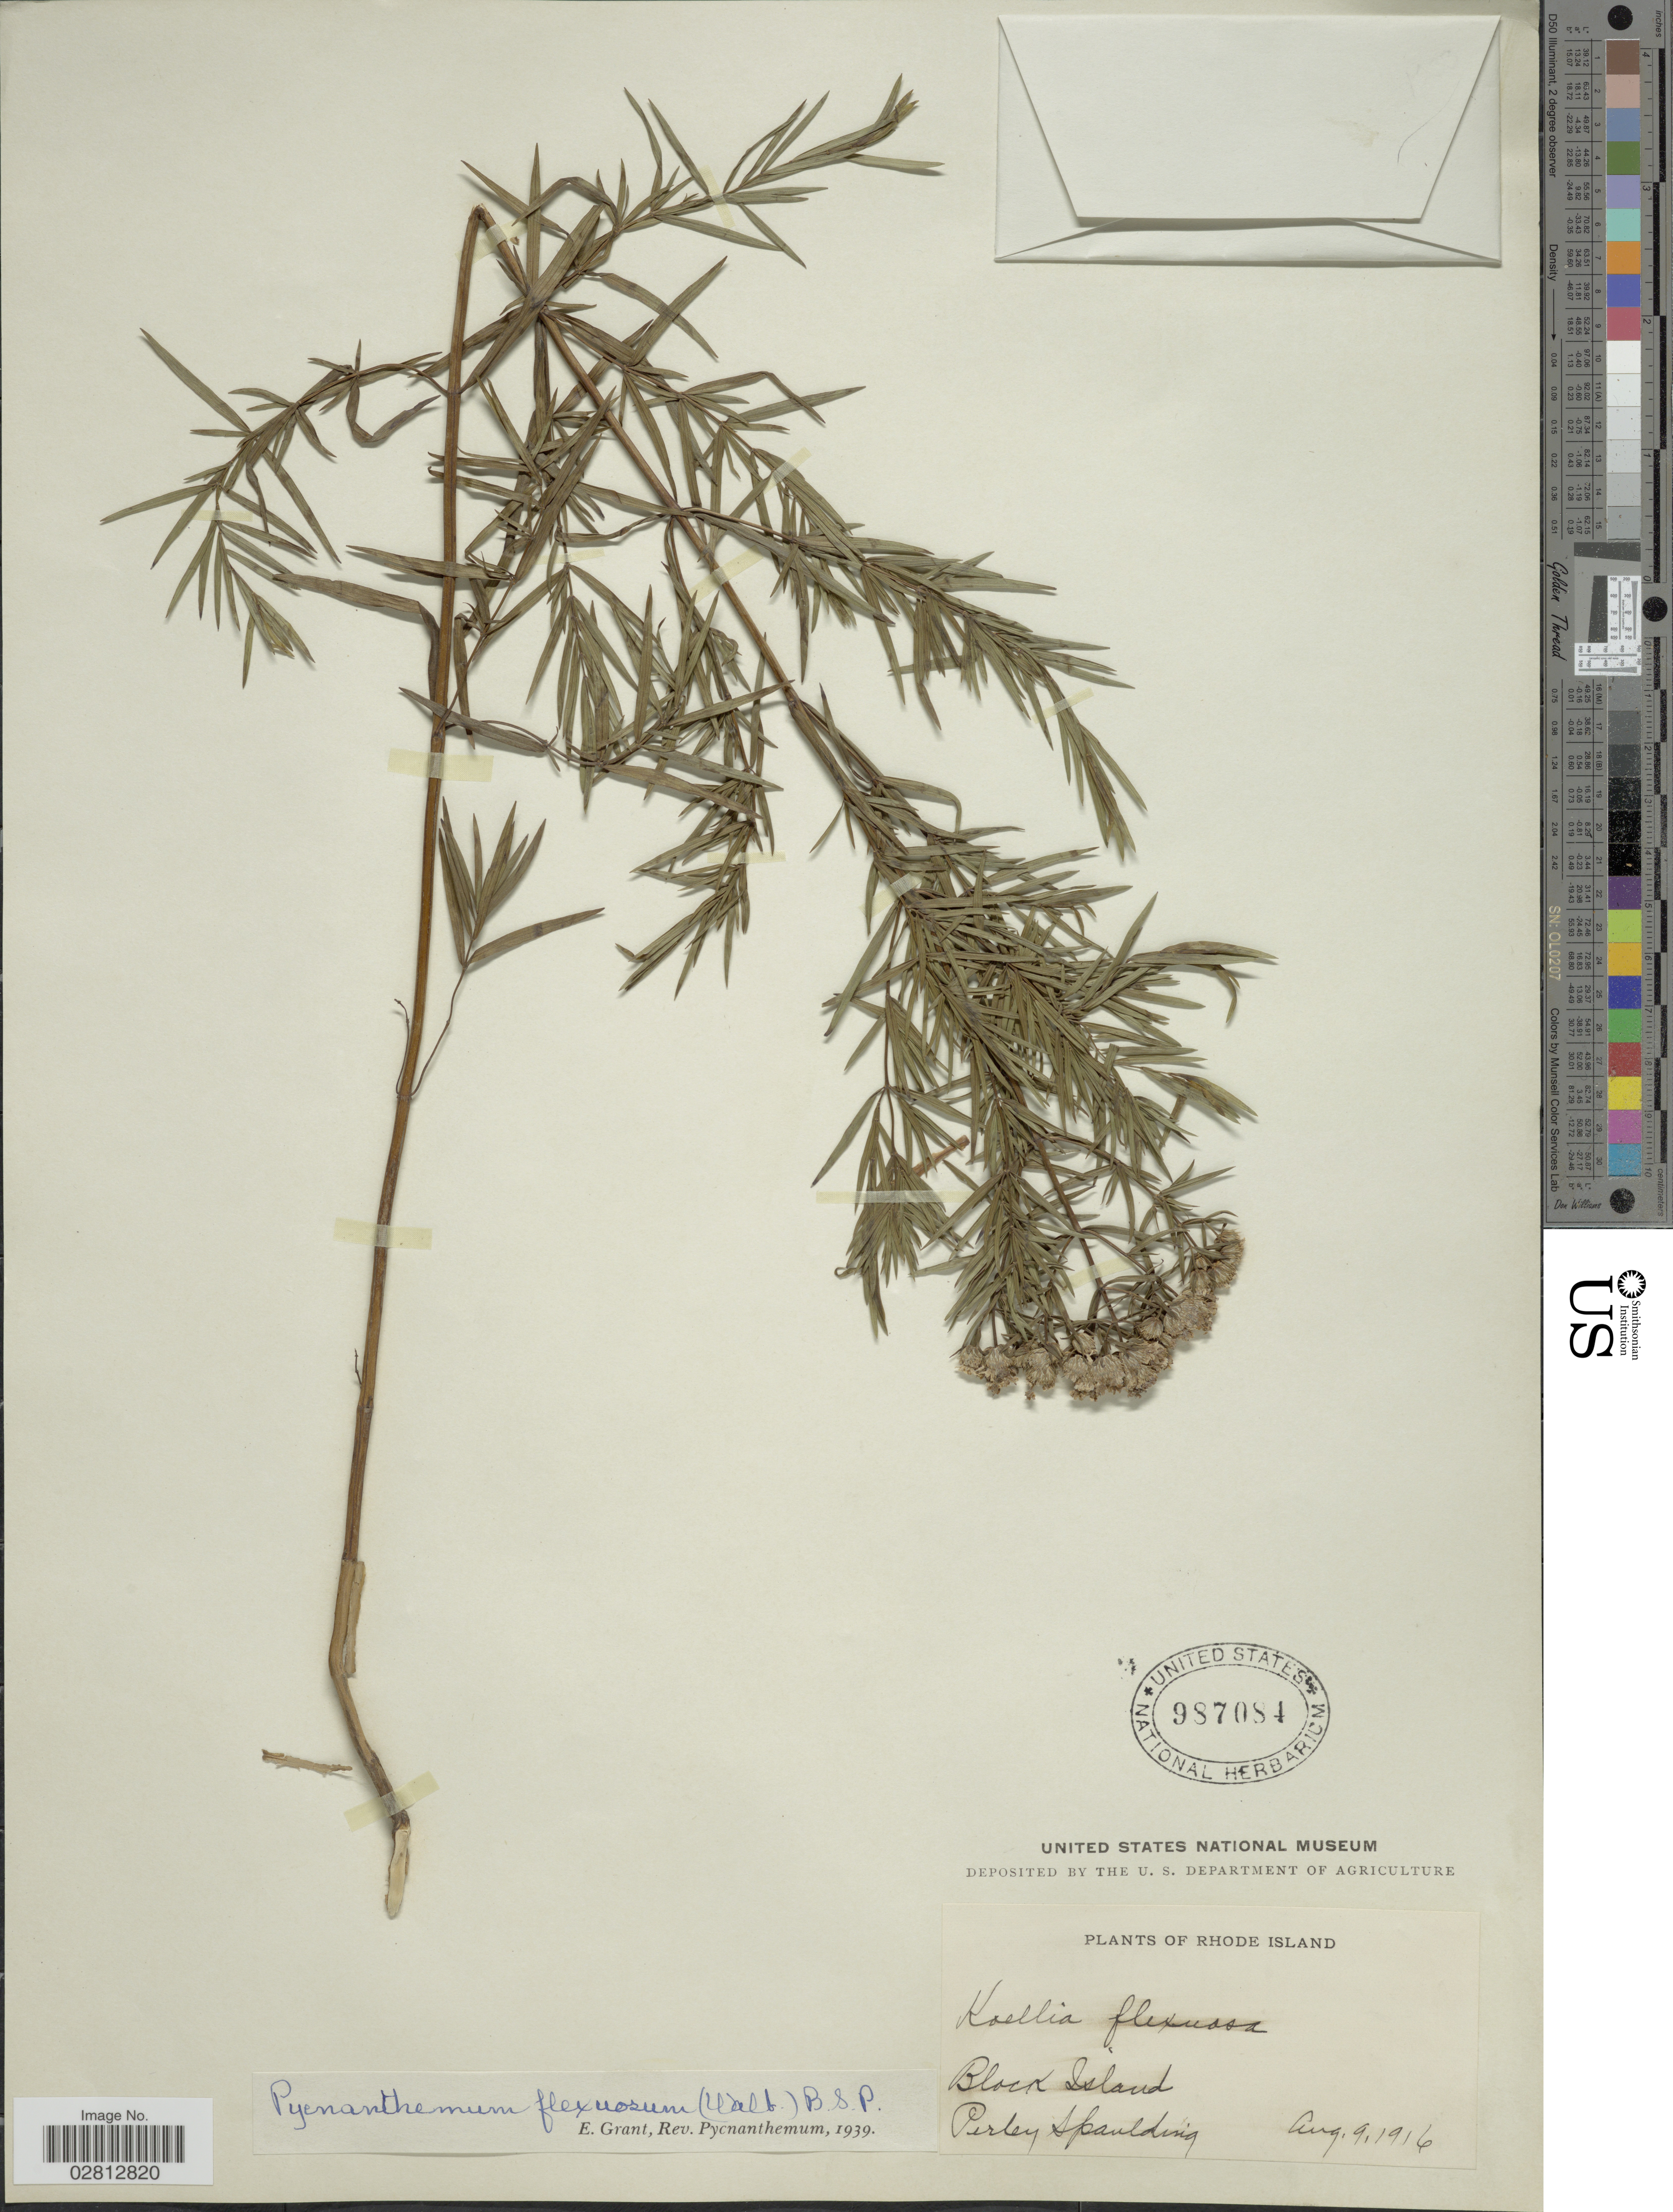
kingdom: Plantae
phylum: Tracheophyta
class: Magnoliopsida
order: Lamiales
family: Lamiaceae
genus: Pycnanthemum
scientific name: Pycnanthemum tenuifolium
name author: Schrad.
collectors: P. Spaulding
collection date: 1916-08-09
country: United States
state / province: Rhode Island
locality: Block Island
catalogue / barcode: US 987084